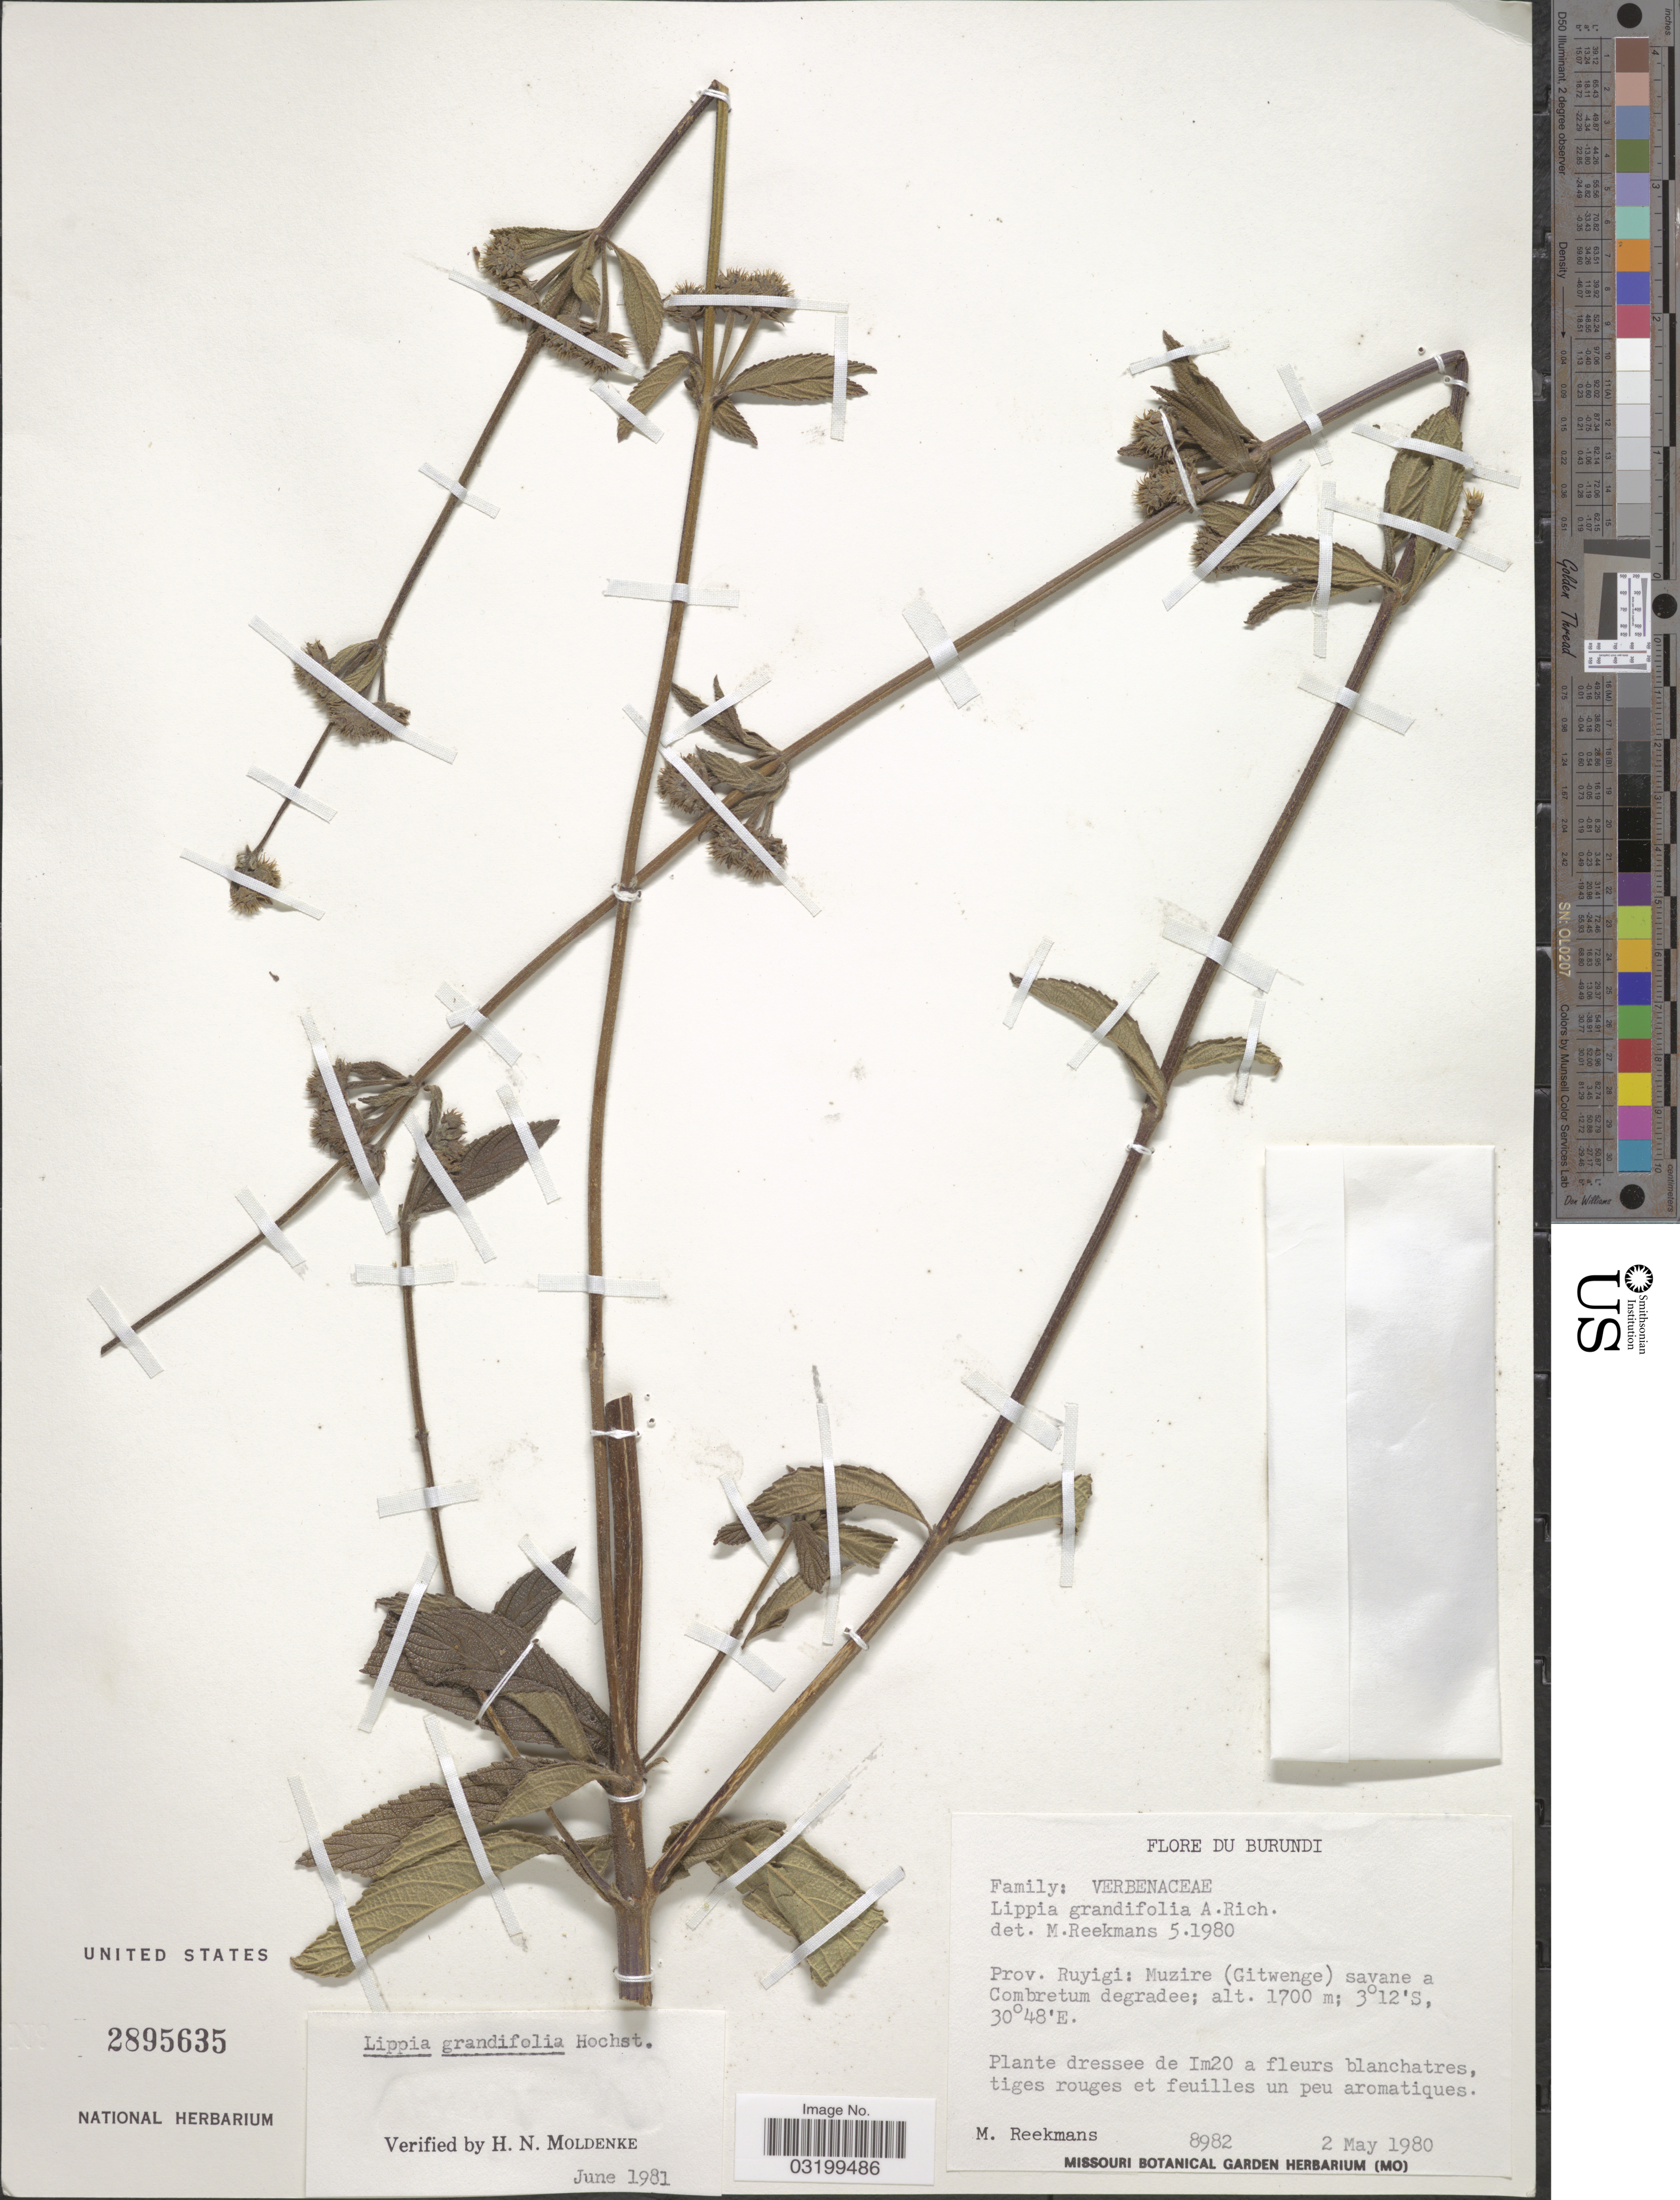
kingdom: Plantae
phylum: Tracheophyta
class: Magnoliopsida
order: Lamiales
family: Verbenaceae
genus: Lippia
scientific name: Lippia grandifolia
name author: Hochst. ex A. Rich.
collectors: M. Reekmans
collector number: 8982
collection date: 1980-05-02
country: Burundi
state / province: Ruyigi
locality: Muzire (Gitwenge) savane a Combretum degradee.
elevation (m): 1700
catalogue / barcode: US 2895635